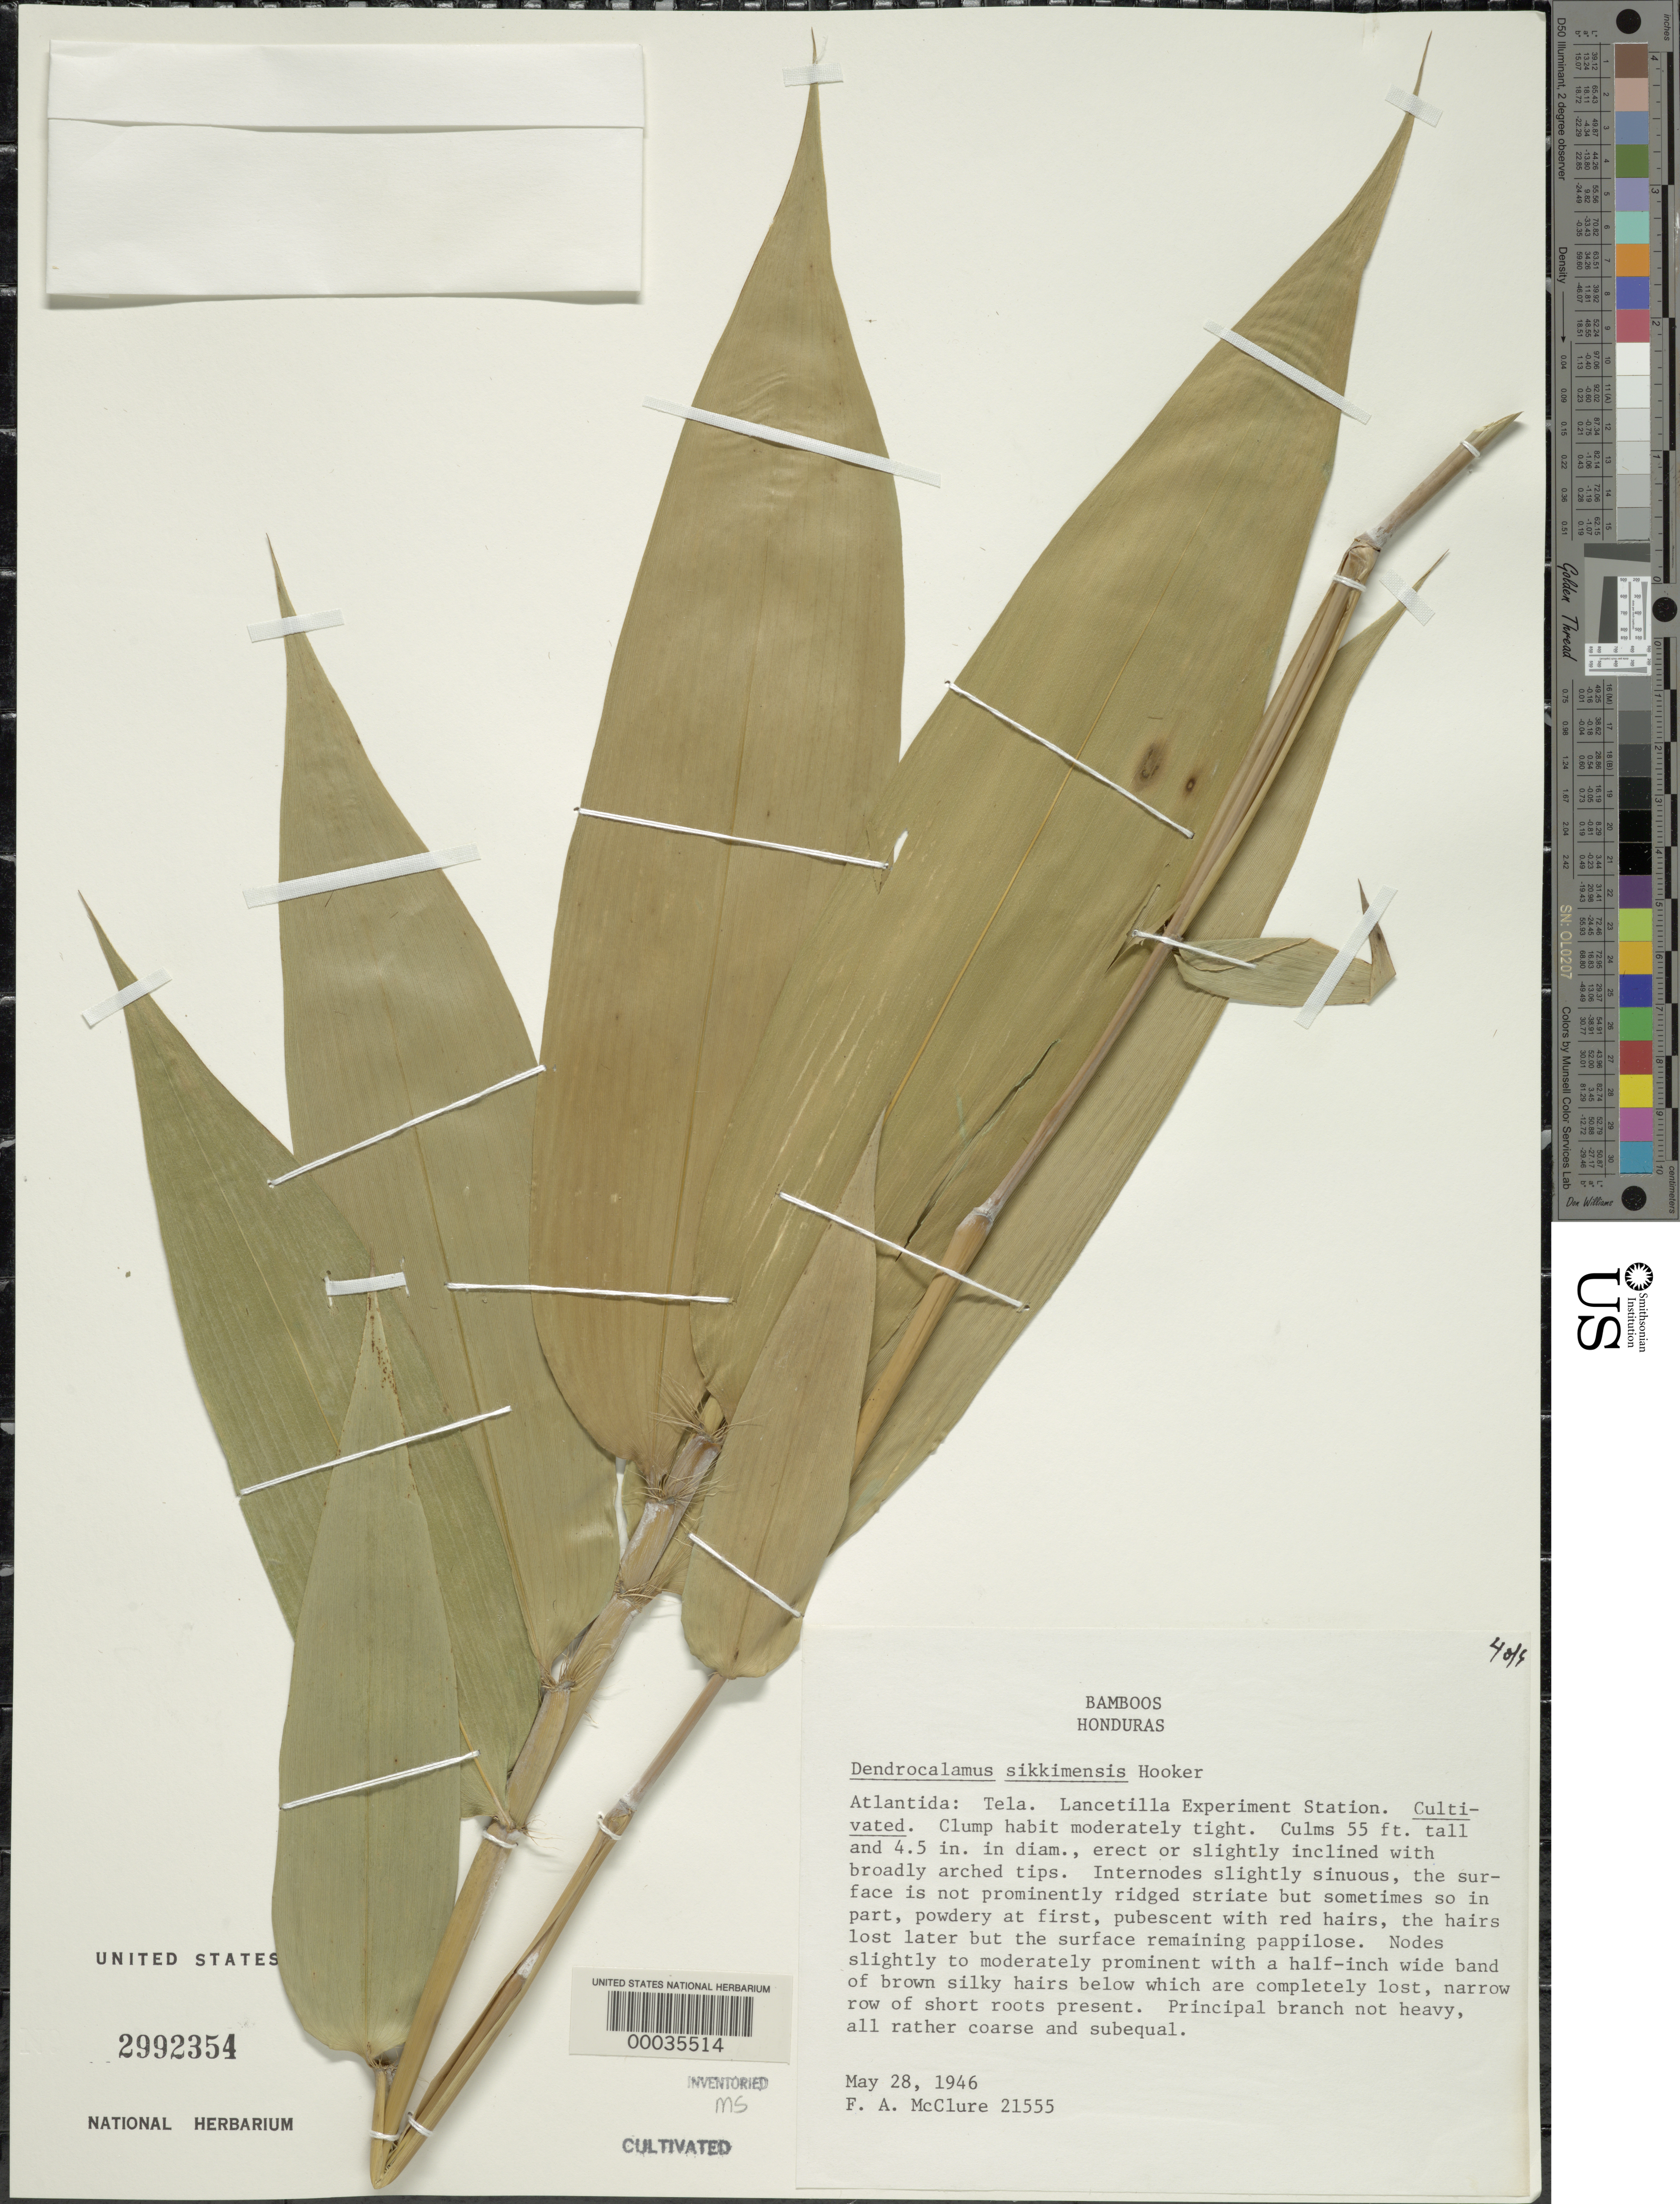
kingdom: Plantae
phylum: Tracheophyta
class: Liliopsida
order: Poales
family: Poaceae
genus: Dendrocalamus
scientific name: Dendrocalamus sikkimensis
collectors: F. A. McClure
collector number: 21555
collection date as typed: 28 May 1946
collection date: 1946-05-28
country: Honduras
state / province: Atlántida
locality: Lancetilla Exp. Station, Tela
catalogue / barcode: US 2992354